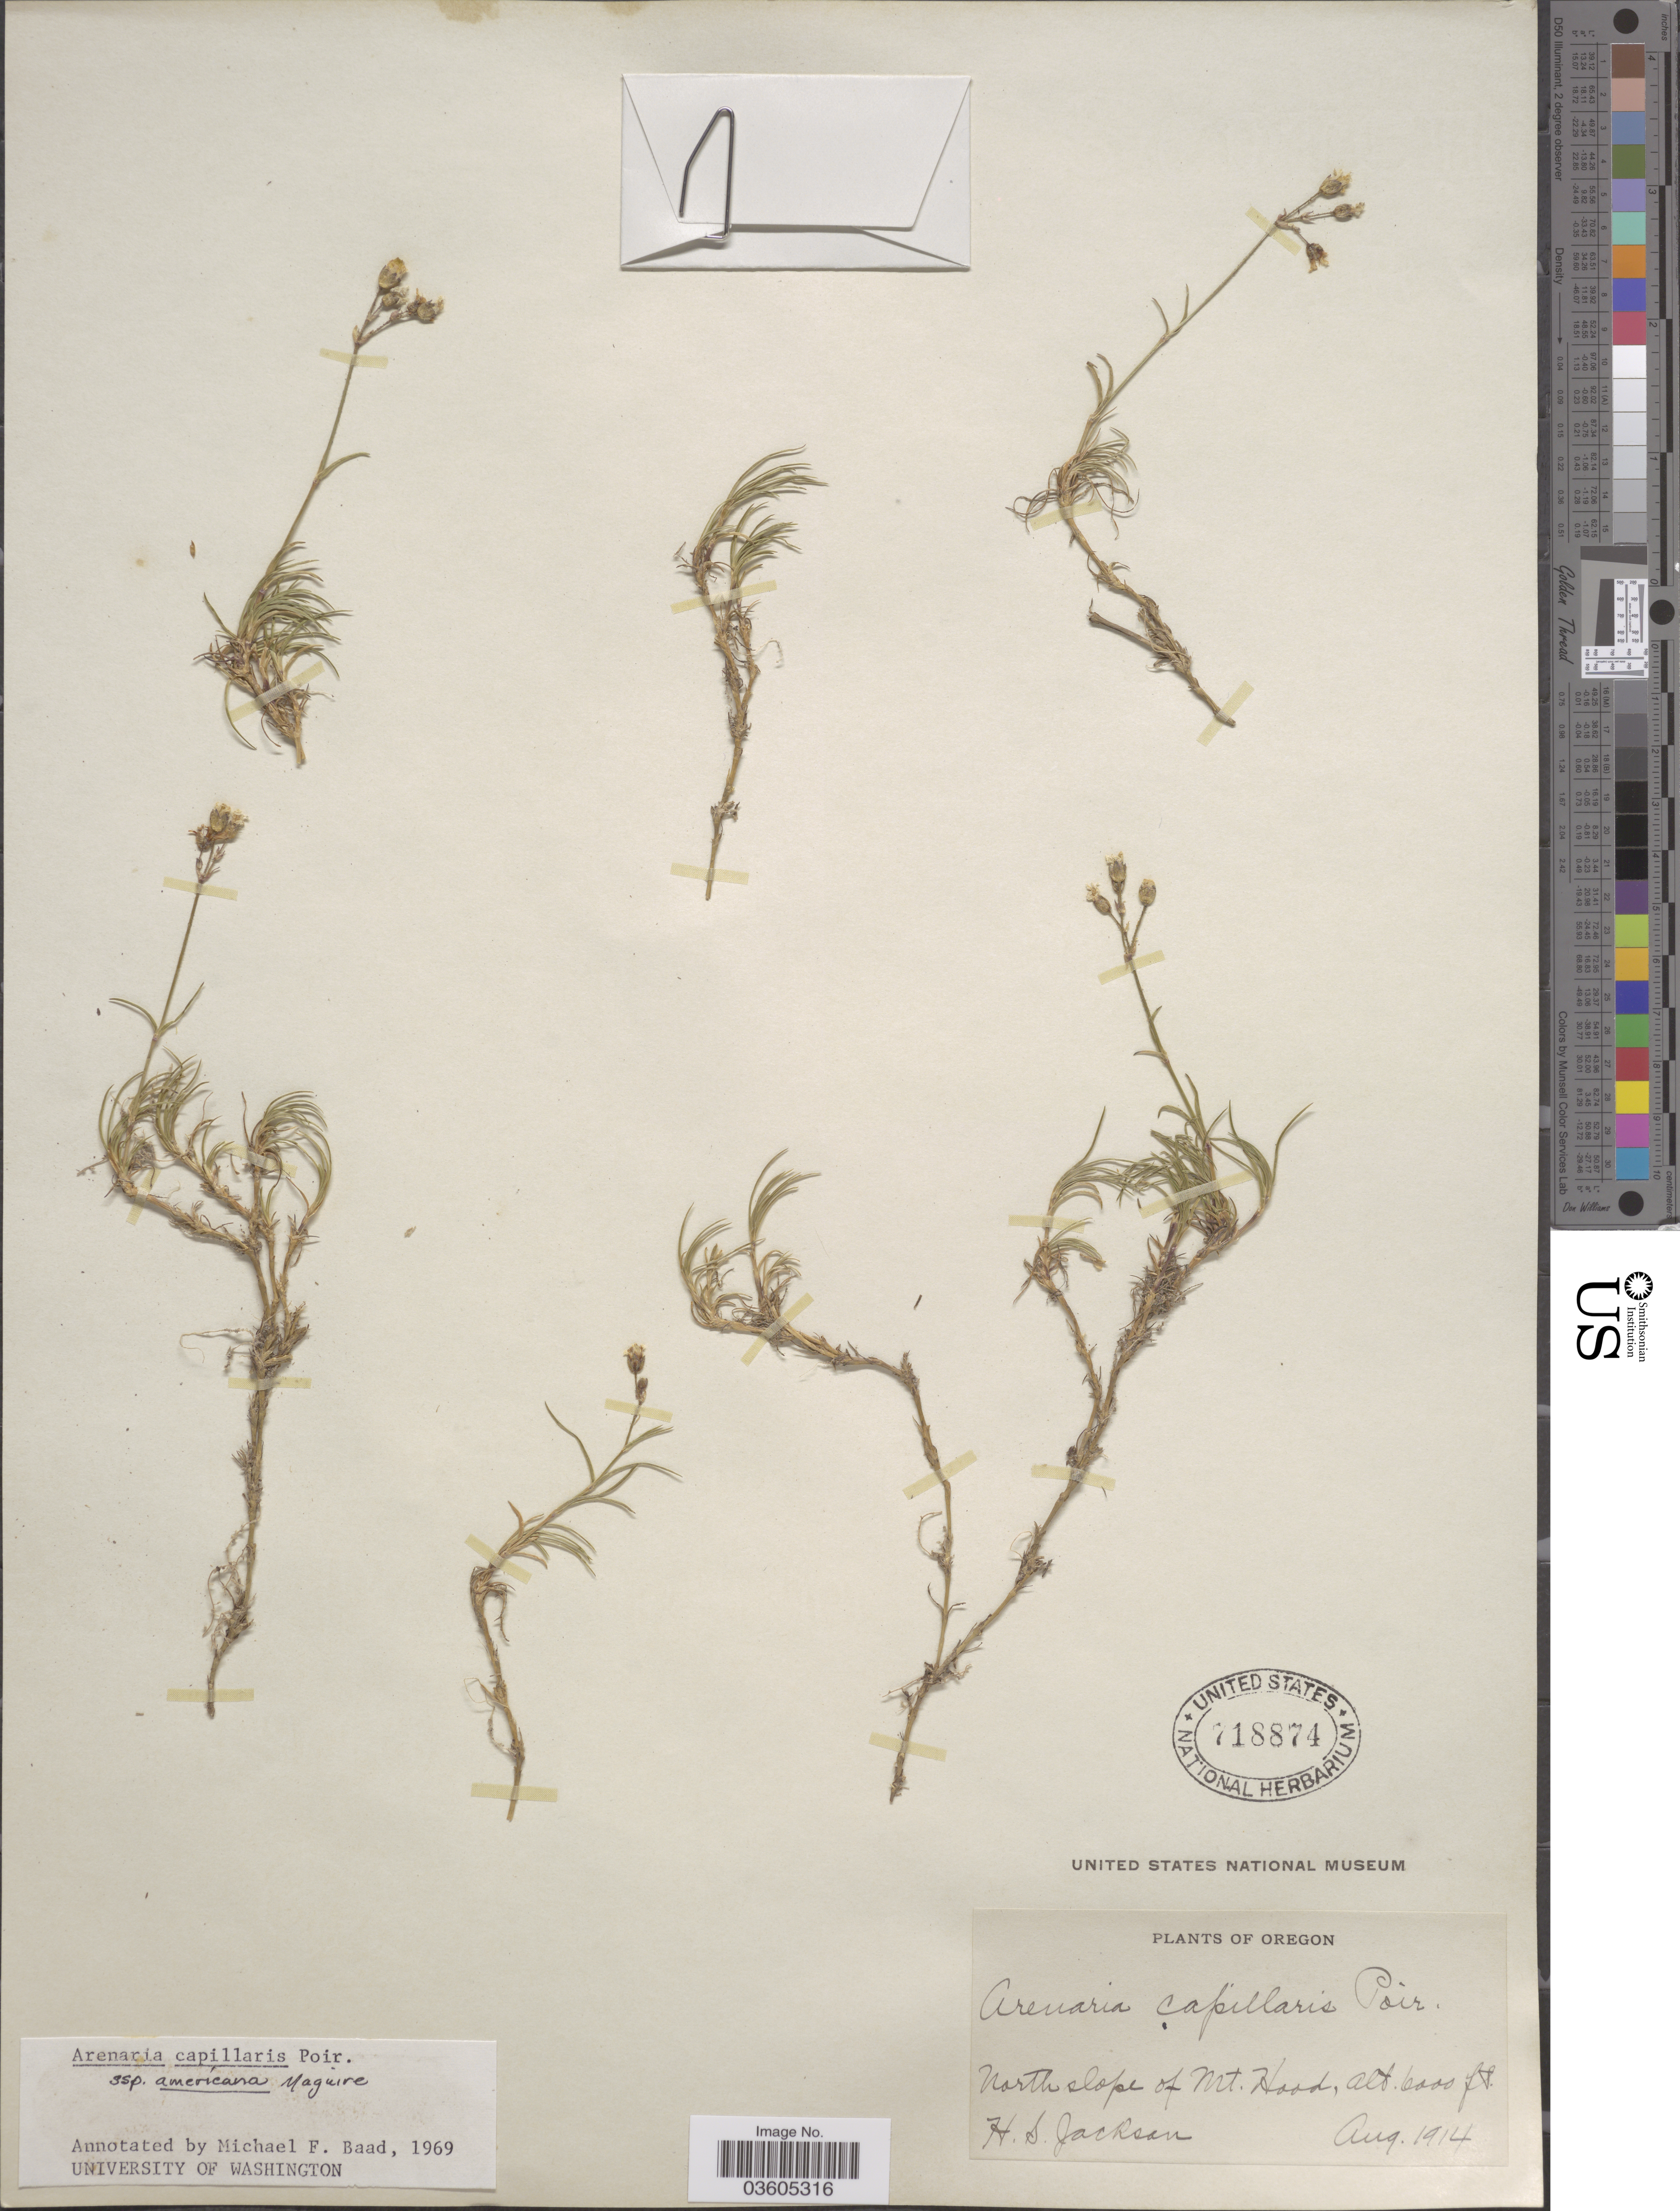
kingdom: Plantae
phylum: Tracheophyta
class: Magnoliopsida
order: Caryophyllales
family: Caryophyllaceae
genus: Eremogone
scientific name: Eremogone capillaris var. americana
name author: (Maguire) R.L. Hartm. & Rabeler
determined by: U.S. National Herbarium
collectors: H. Jackson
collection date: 1914-08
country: United States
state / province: Oregon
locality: North slope of Mt. Hood.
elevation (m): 1829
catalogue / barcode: US 718874